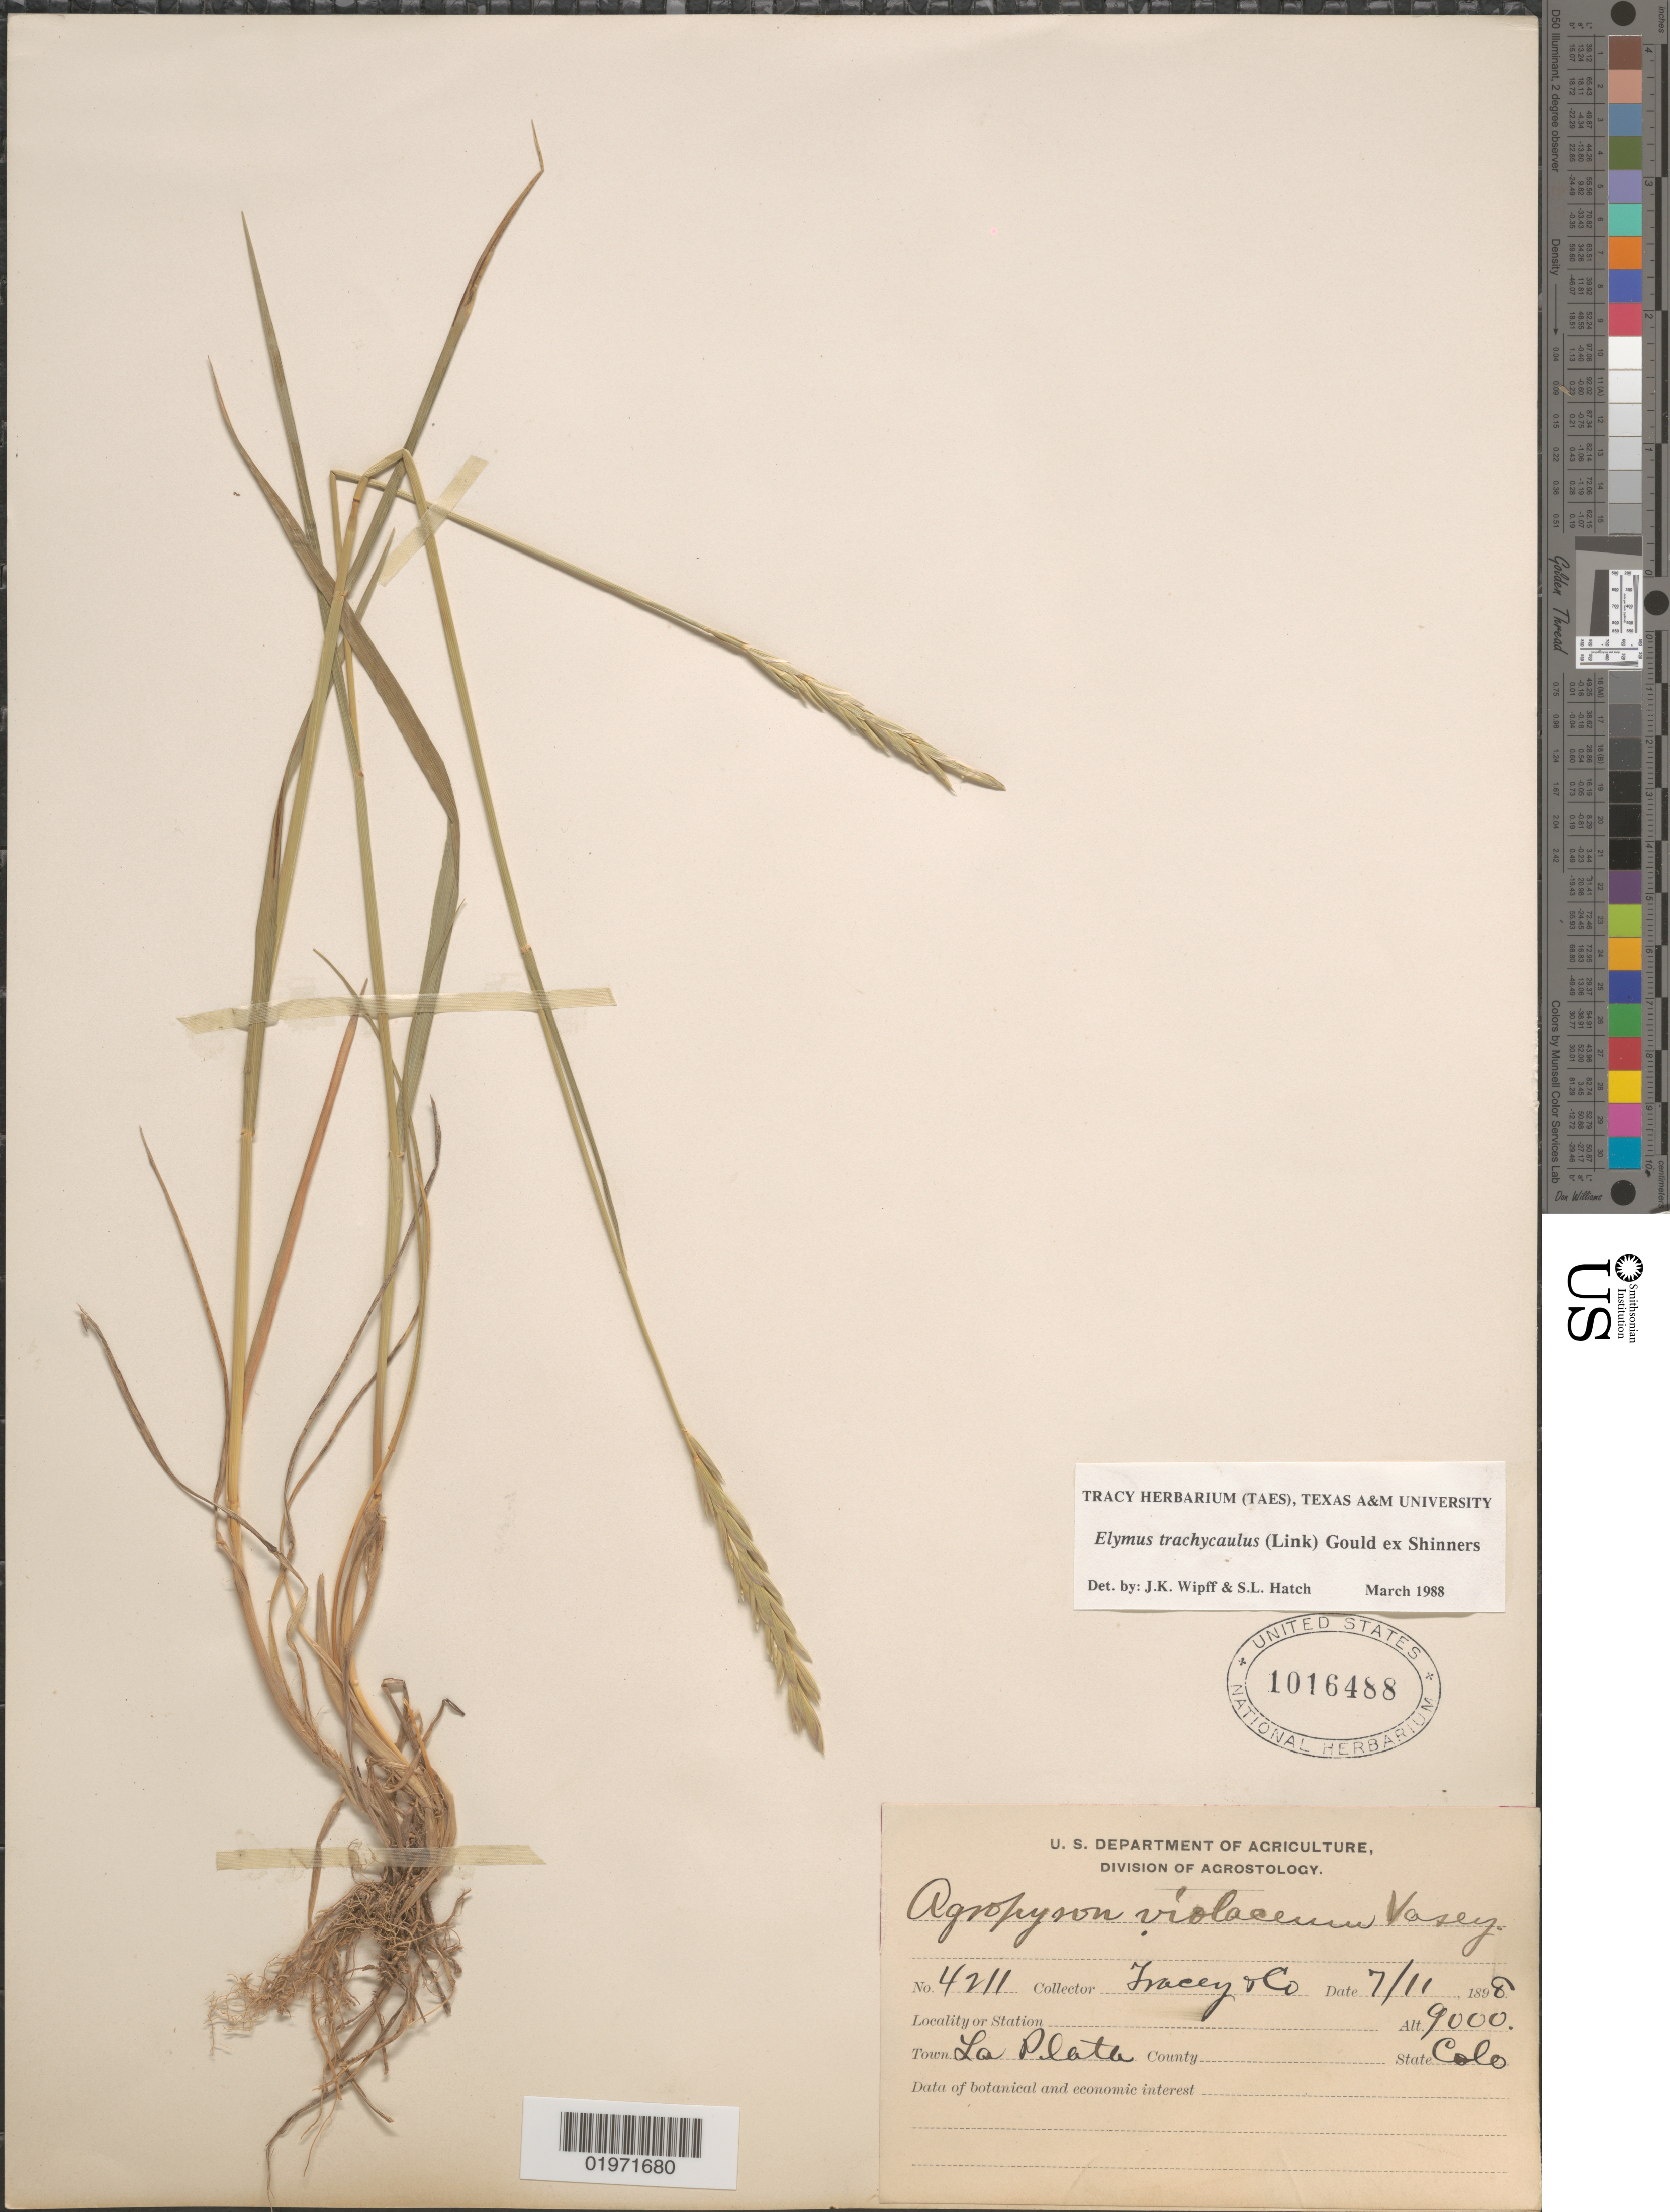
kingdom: Plantae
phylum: Tracheophyta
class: Liliopsida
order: Poales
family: Poaceae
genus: Elymus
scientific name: Elymus trachycaulus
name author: (Link) Gould ex Shinners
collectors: Tracey & et al.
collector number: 4211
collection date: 1898-07-11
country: United States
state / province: Colorado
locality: Town La Plata.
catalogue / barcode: US 1016488